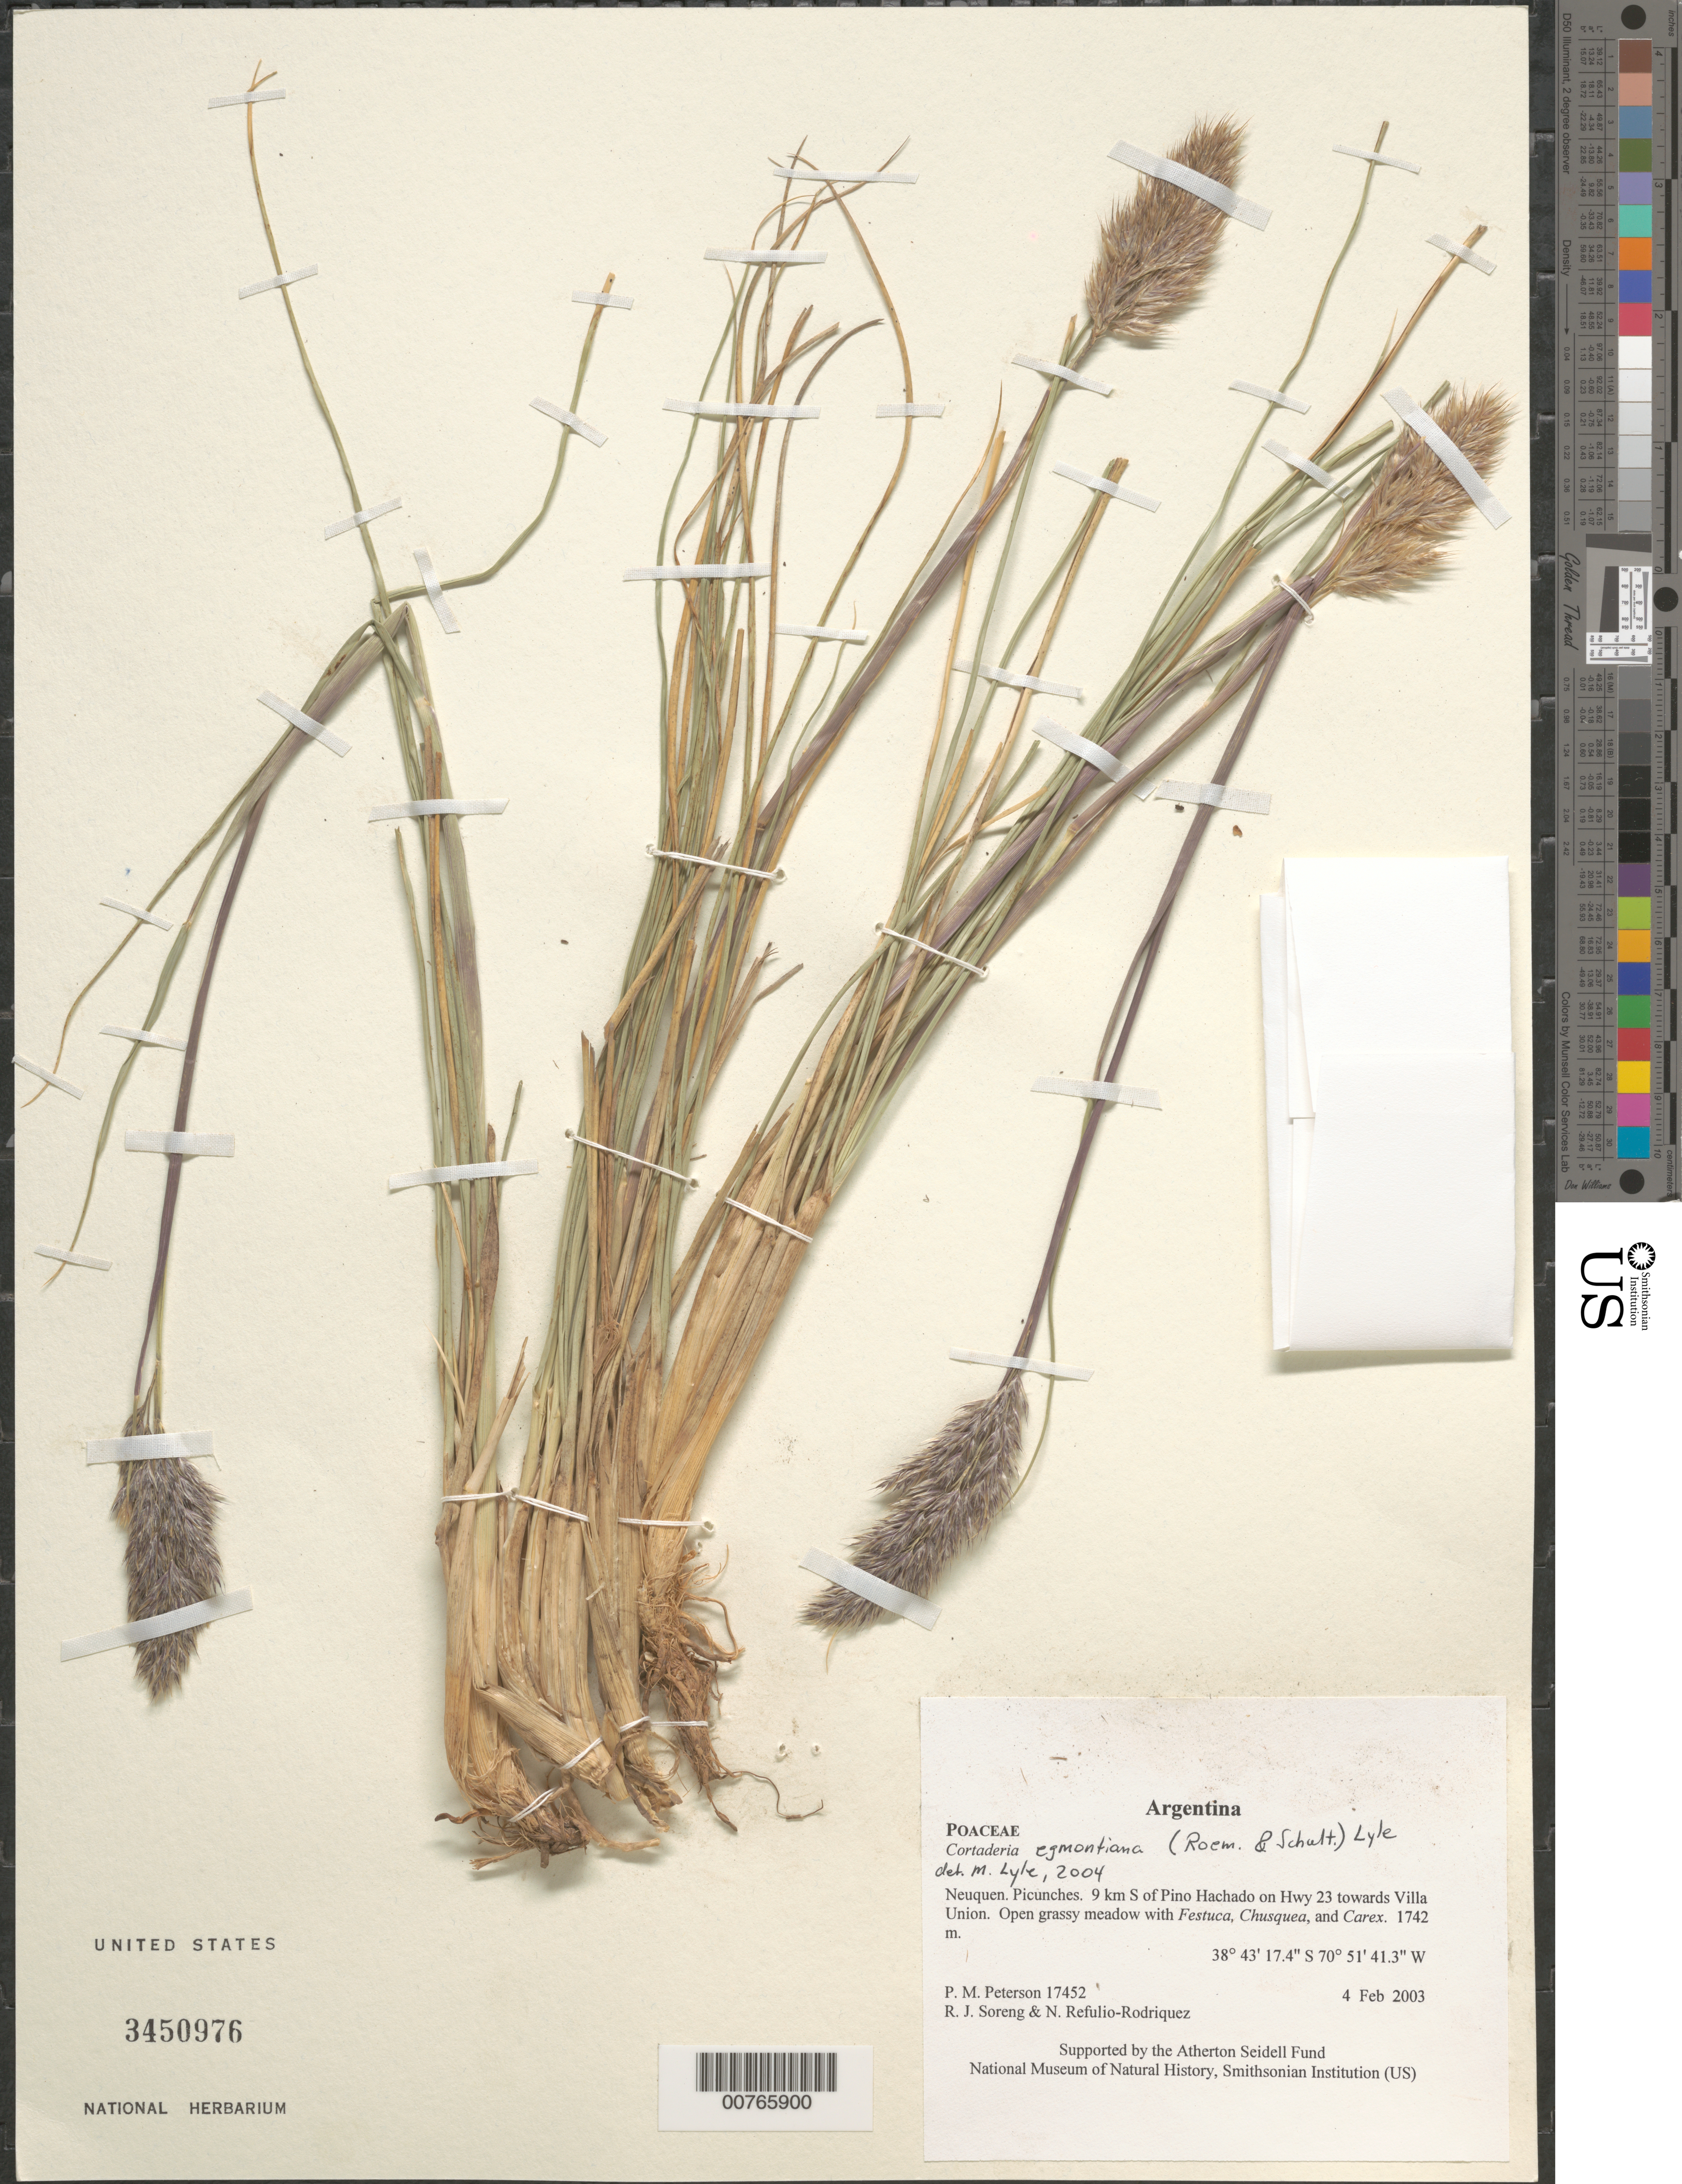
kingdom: Plantae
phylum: Tracheophyta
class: Liliopsida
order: Poales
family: Poaceae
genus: Cortaderia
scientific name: Cortaderia egmontiana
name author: (Roem. & Schult.) Lyle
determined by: Lyle, M.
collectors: P. M. Peterson, R. J. Soreng & N. Refulio-Rodríguez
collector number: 17452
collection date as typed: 04 Feb 2003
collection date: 2003-02-04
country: Argentina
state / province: Neuquen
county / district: Picunches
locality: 9 km S of Pino Hachado on Hwy 23 towards Villa Union. Open grassy meadow with Festuca, Chusquea, and Carex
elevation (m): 1742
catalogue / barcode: US 3450976